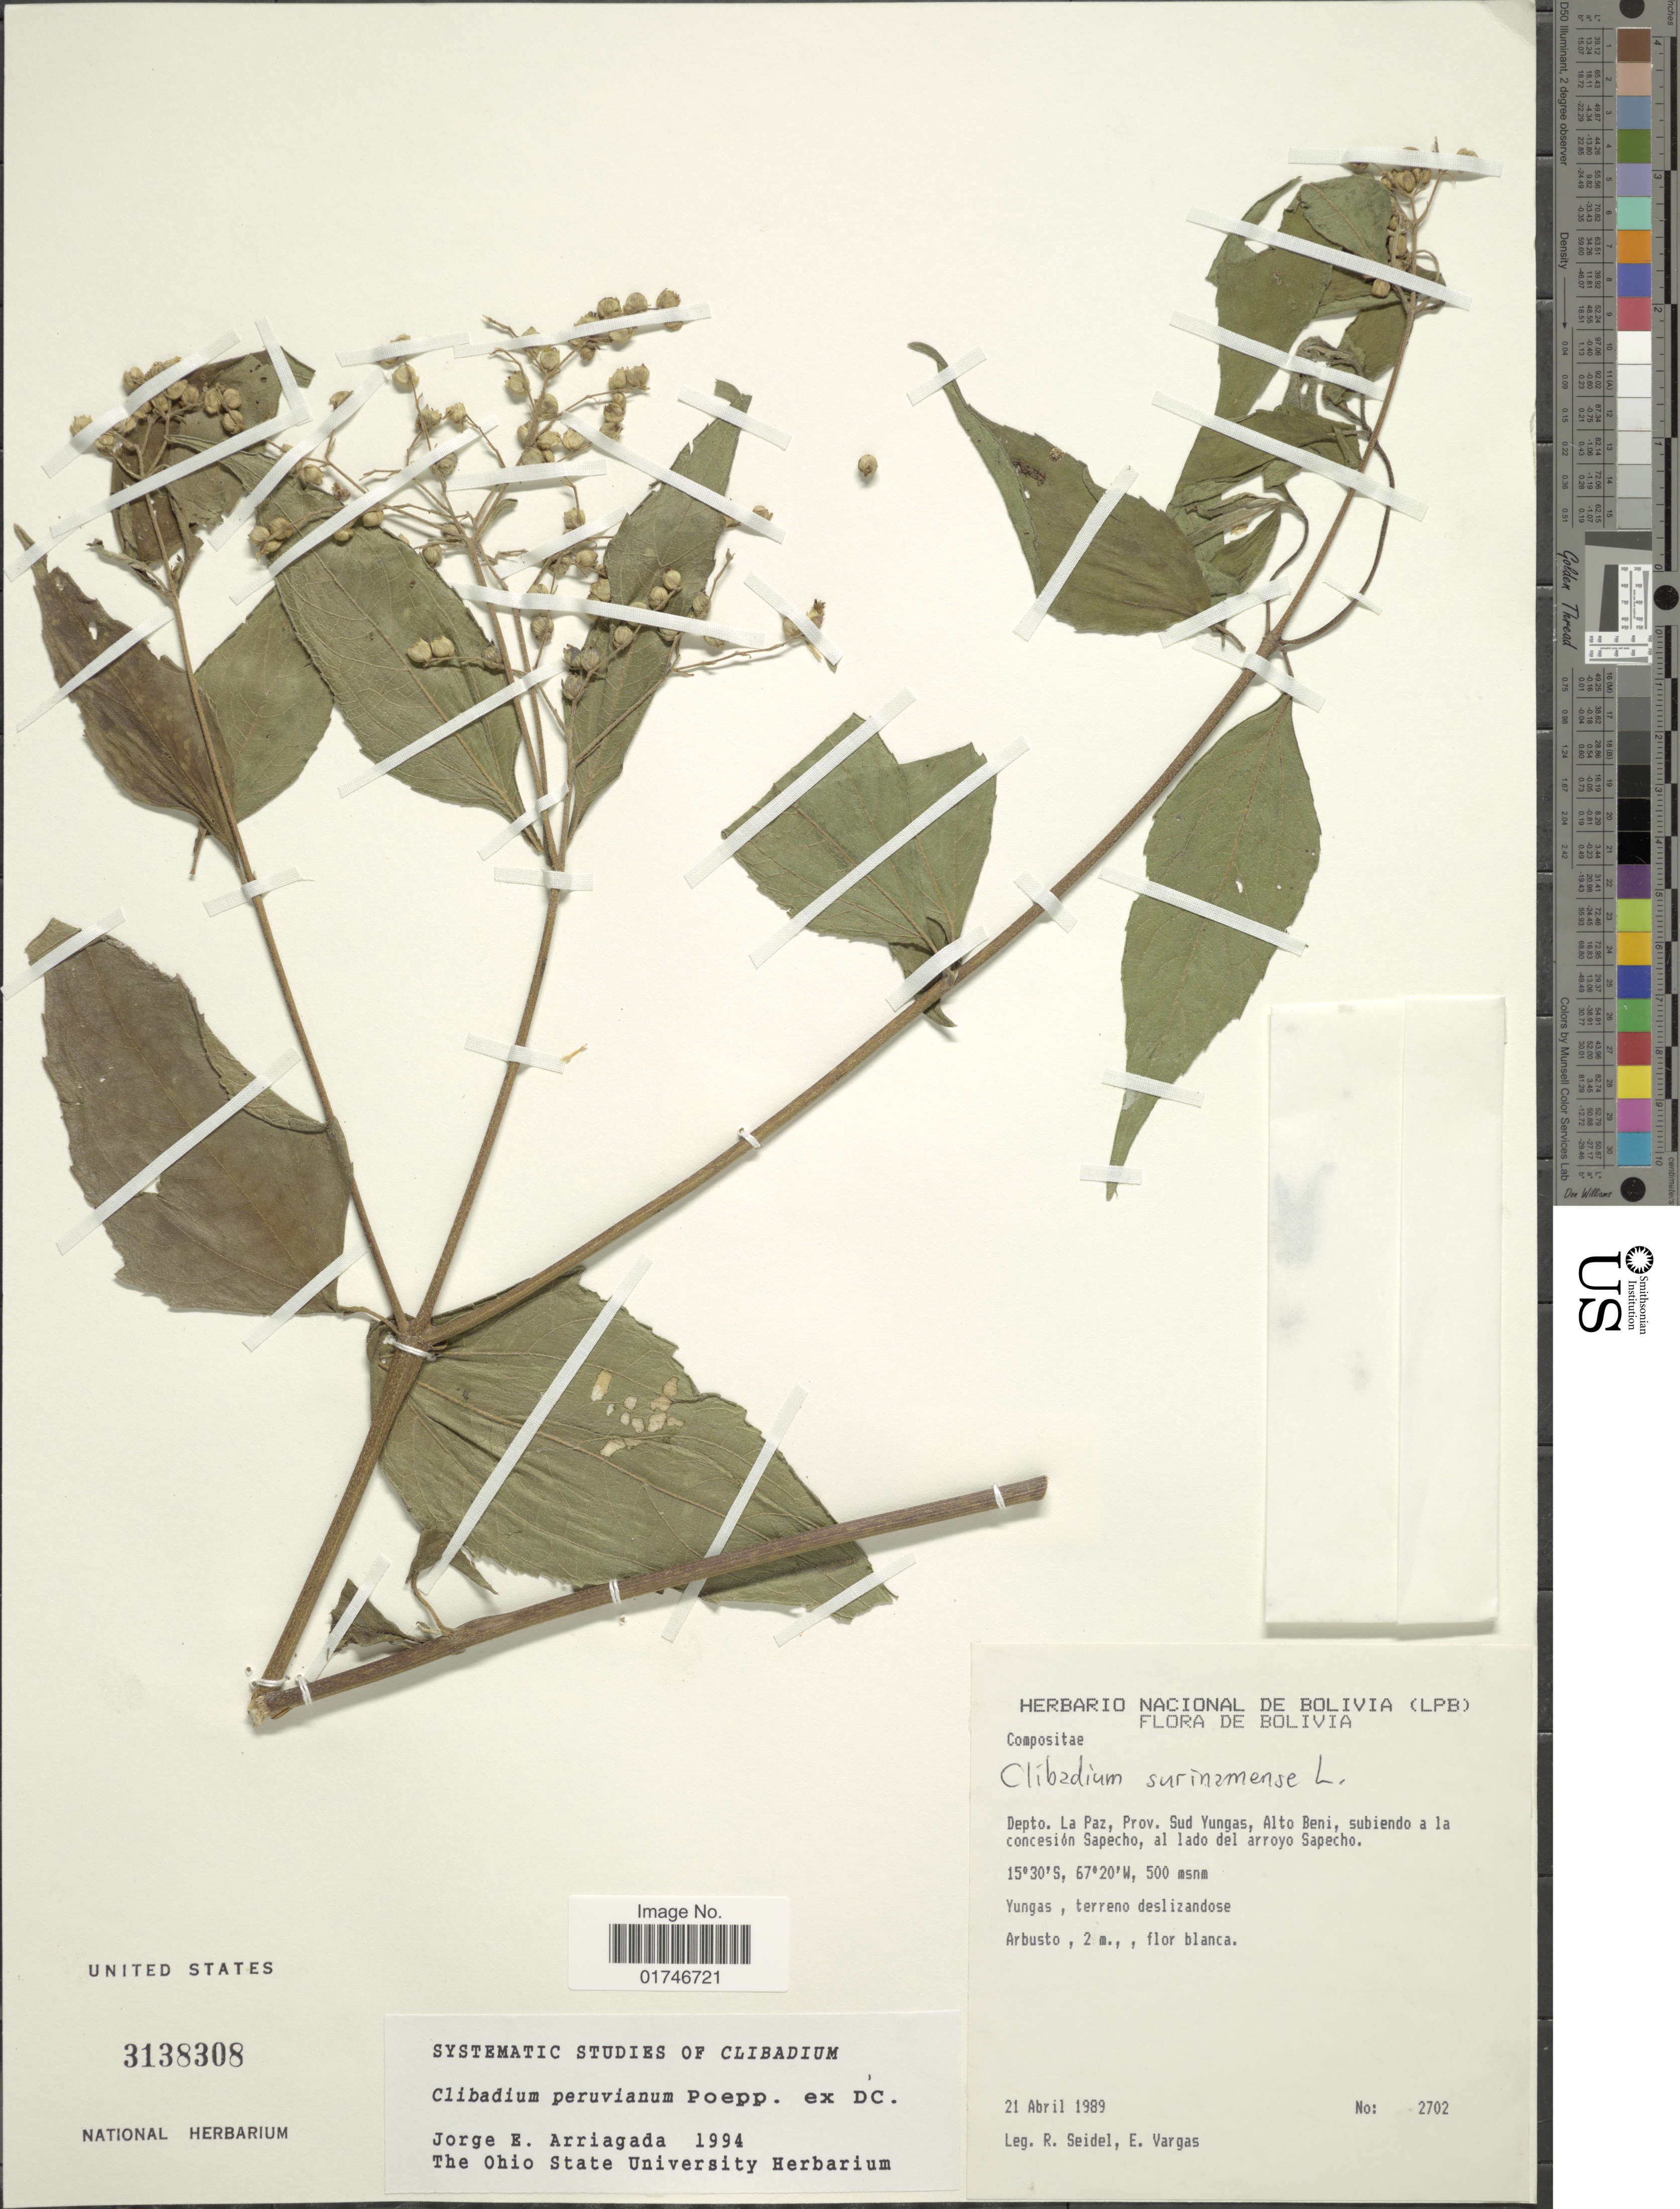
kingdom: Plantae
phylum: Tracheophyta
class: Magnoliopsida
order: Asterales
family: Asteraceae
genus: Clibadium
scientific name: Clibadium peruvianum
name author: Poepp.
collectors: R. Seidel & E. Vargas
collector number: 2702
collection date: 1989-04-21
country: Bolivia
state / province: La Paz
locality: Depto. La Paz, Prov. Sud Yungas, Alto Beni, subiendo a la concesión Sapecho, al lado del arroyo Sapecho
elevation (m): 500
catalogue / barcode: US 3138308